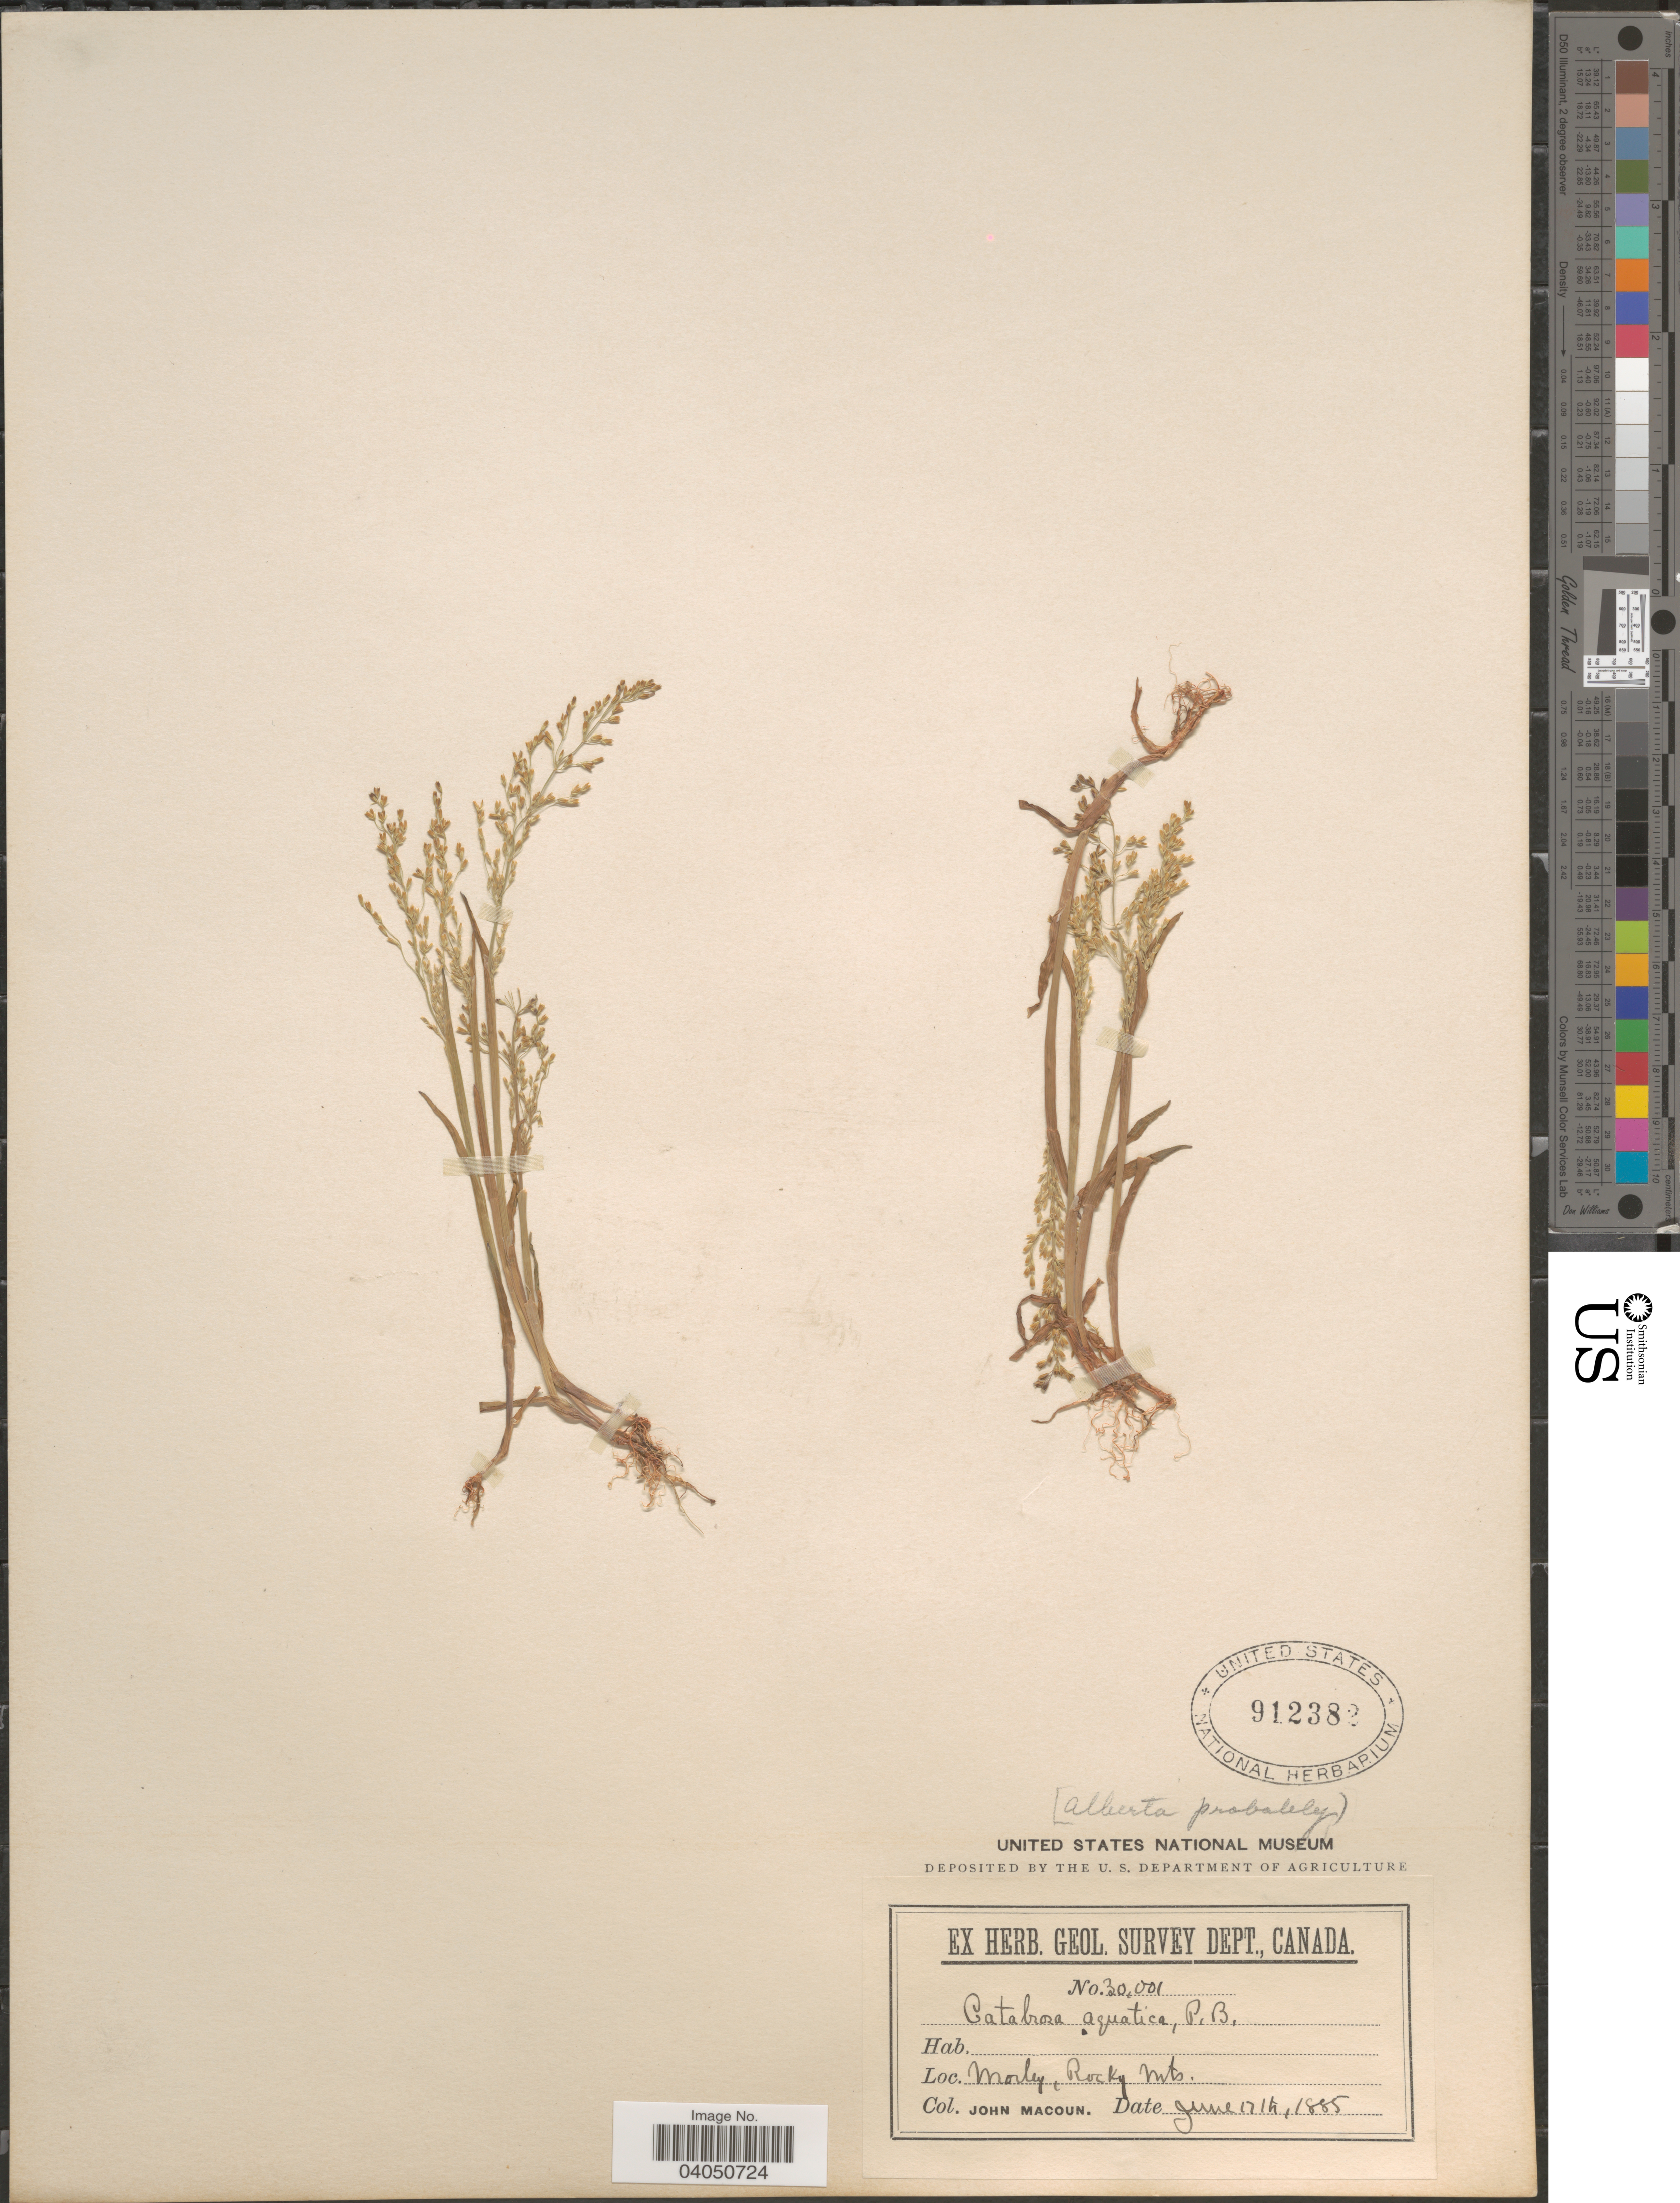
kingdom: Plantae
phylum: Tracheophyta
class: Liliopsida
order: Poales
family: Poaceae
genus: Catabrosa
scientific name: Catabrosa aquatica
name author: (L.) P. Beauv.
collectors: J. Macoun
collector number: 30001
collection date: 1885-06-17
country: Canada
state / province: Alberta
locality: Morley, Rocky Mts.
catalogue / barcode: US 912382